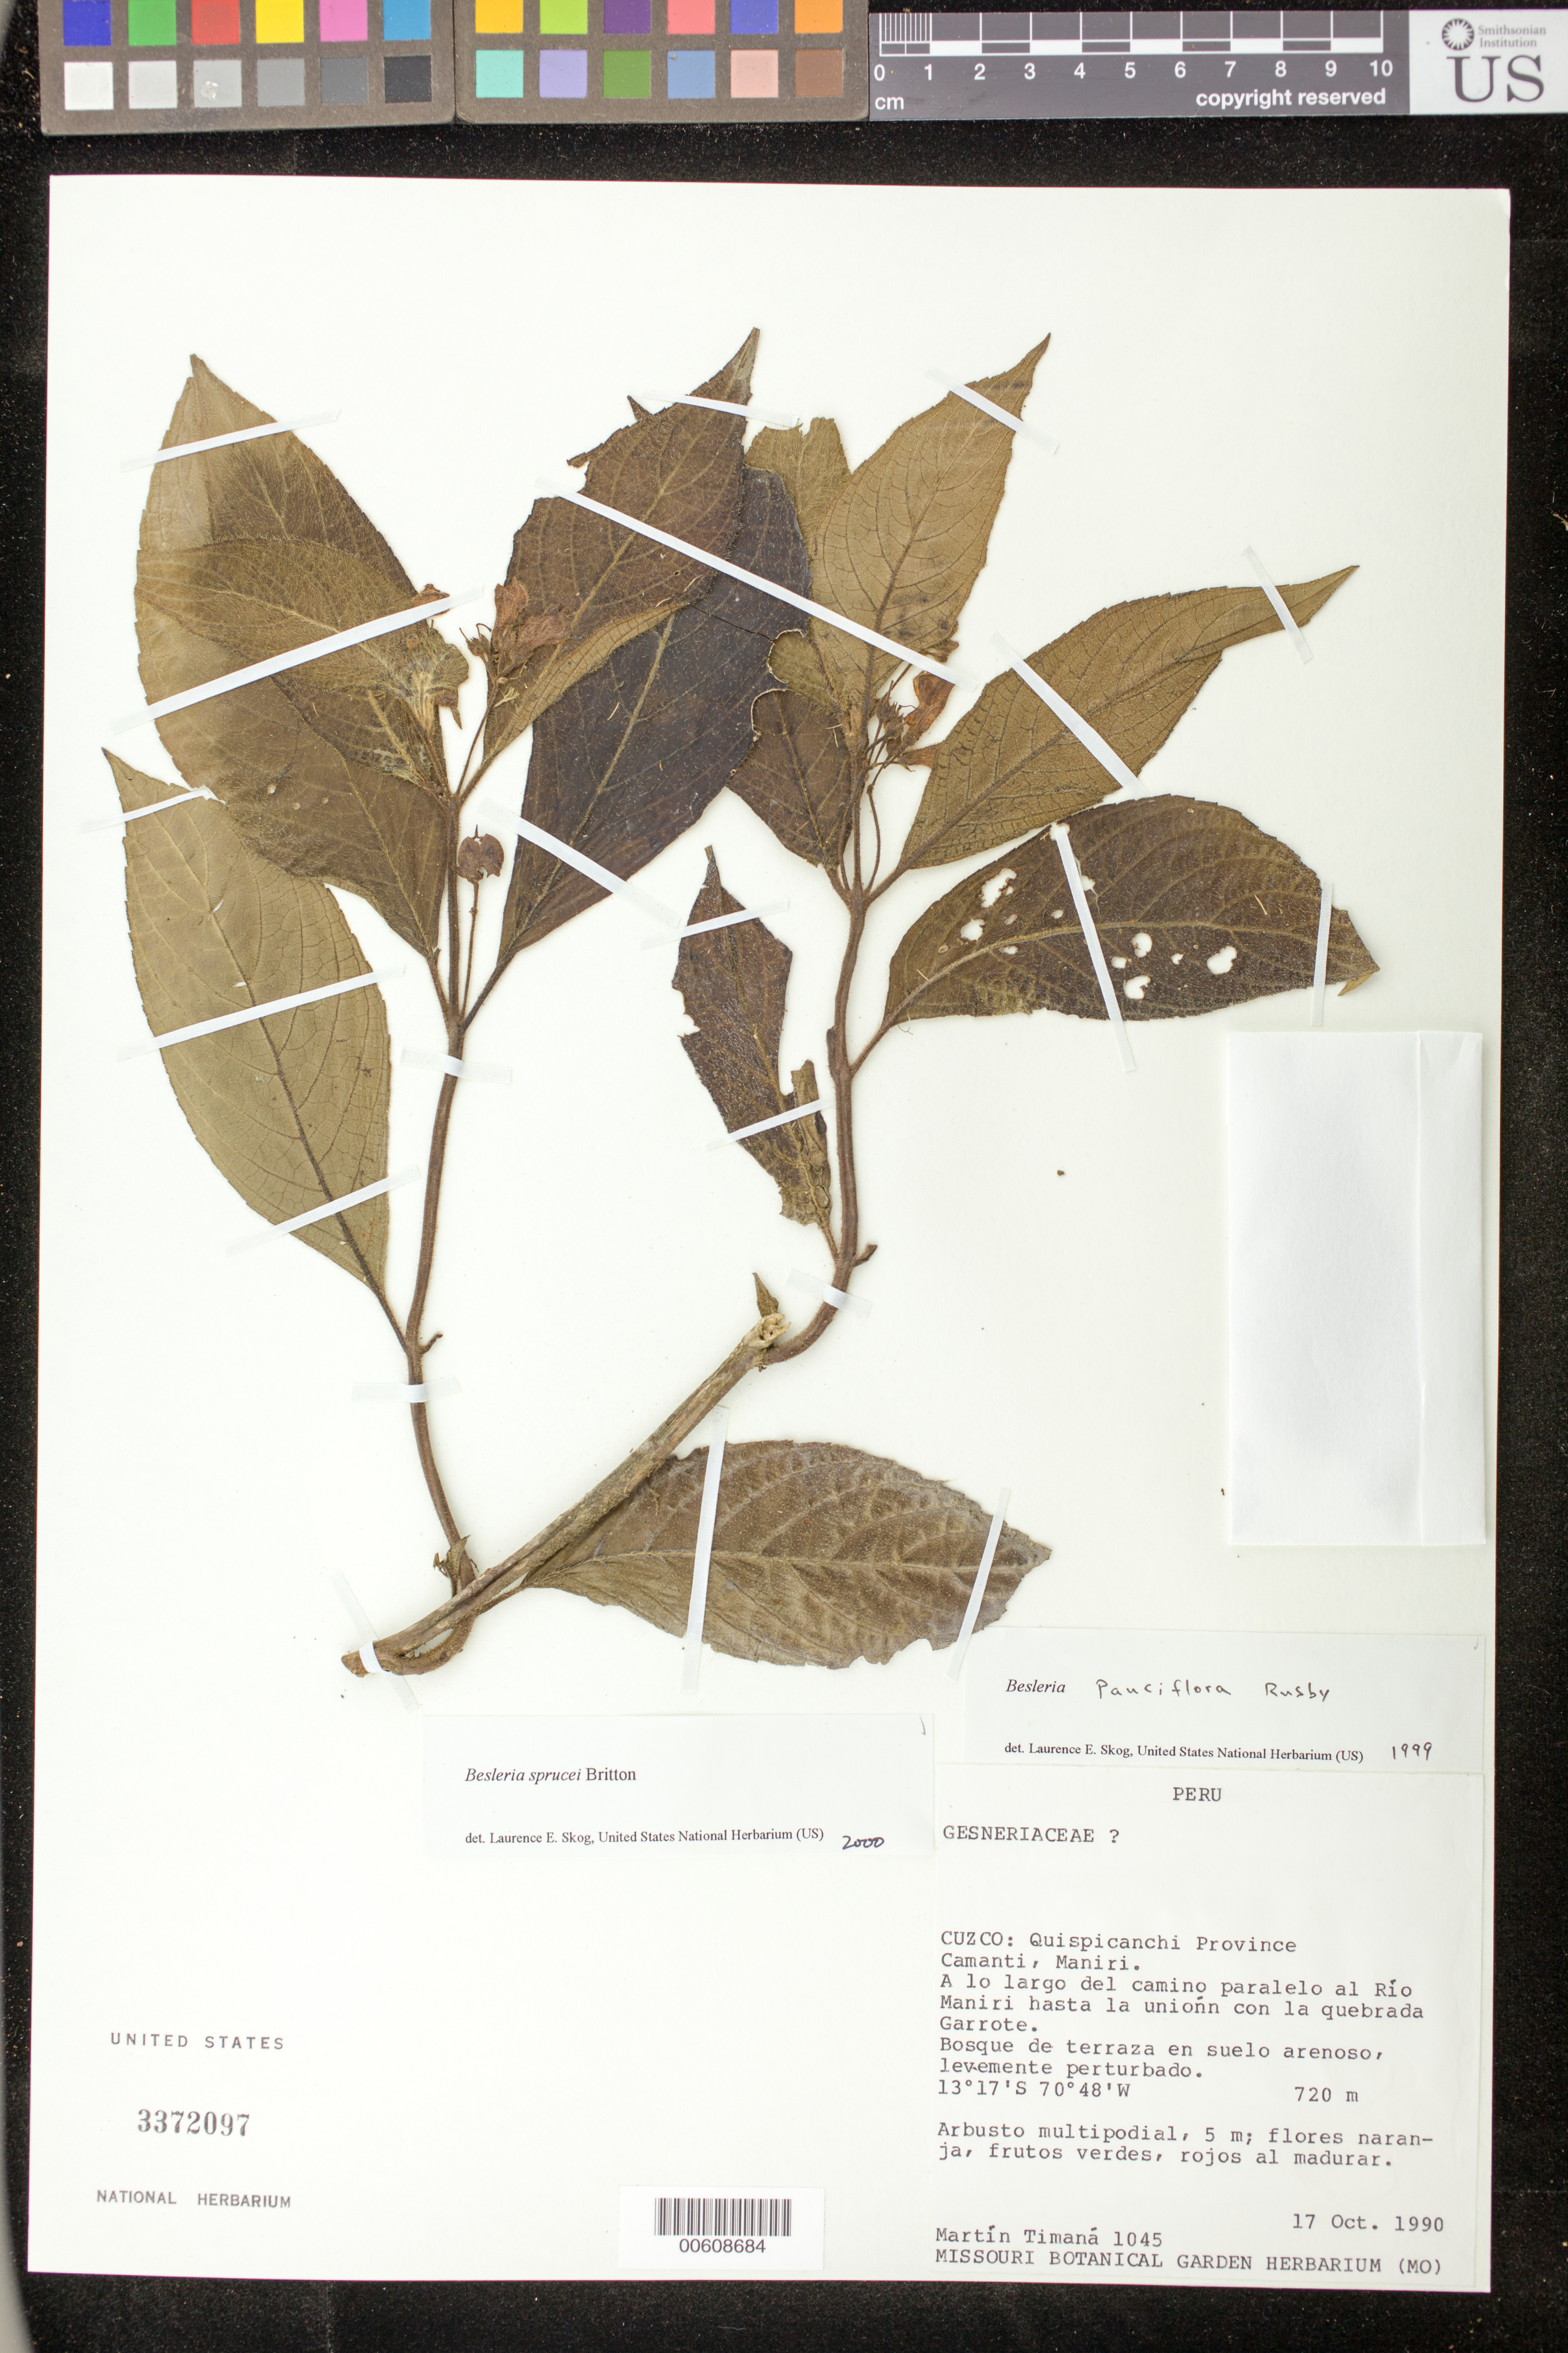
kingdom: Plantae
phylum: Tracheophyta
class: Magnoliopsida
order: Lamiales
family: Gesneriaceae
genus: Besleria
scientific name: Besleria sprucei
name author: Britton ex Rusby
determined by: Skog, Laurence E.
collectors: M. E. Timaná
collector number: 1045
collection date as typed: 17 Oct 1990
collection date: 1990-10-17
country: Peru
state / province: Cusco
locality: Prov. Quispicanchi; Camanti, Maniri, a lo largo del camino paralelo al Río Maniri hasta la unión con la quebrada Garrote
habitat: Bosque de terraza en suelo arenoso, levemente perturbado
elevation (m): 720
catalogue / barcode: US 3372097